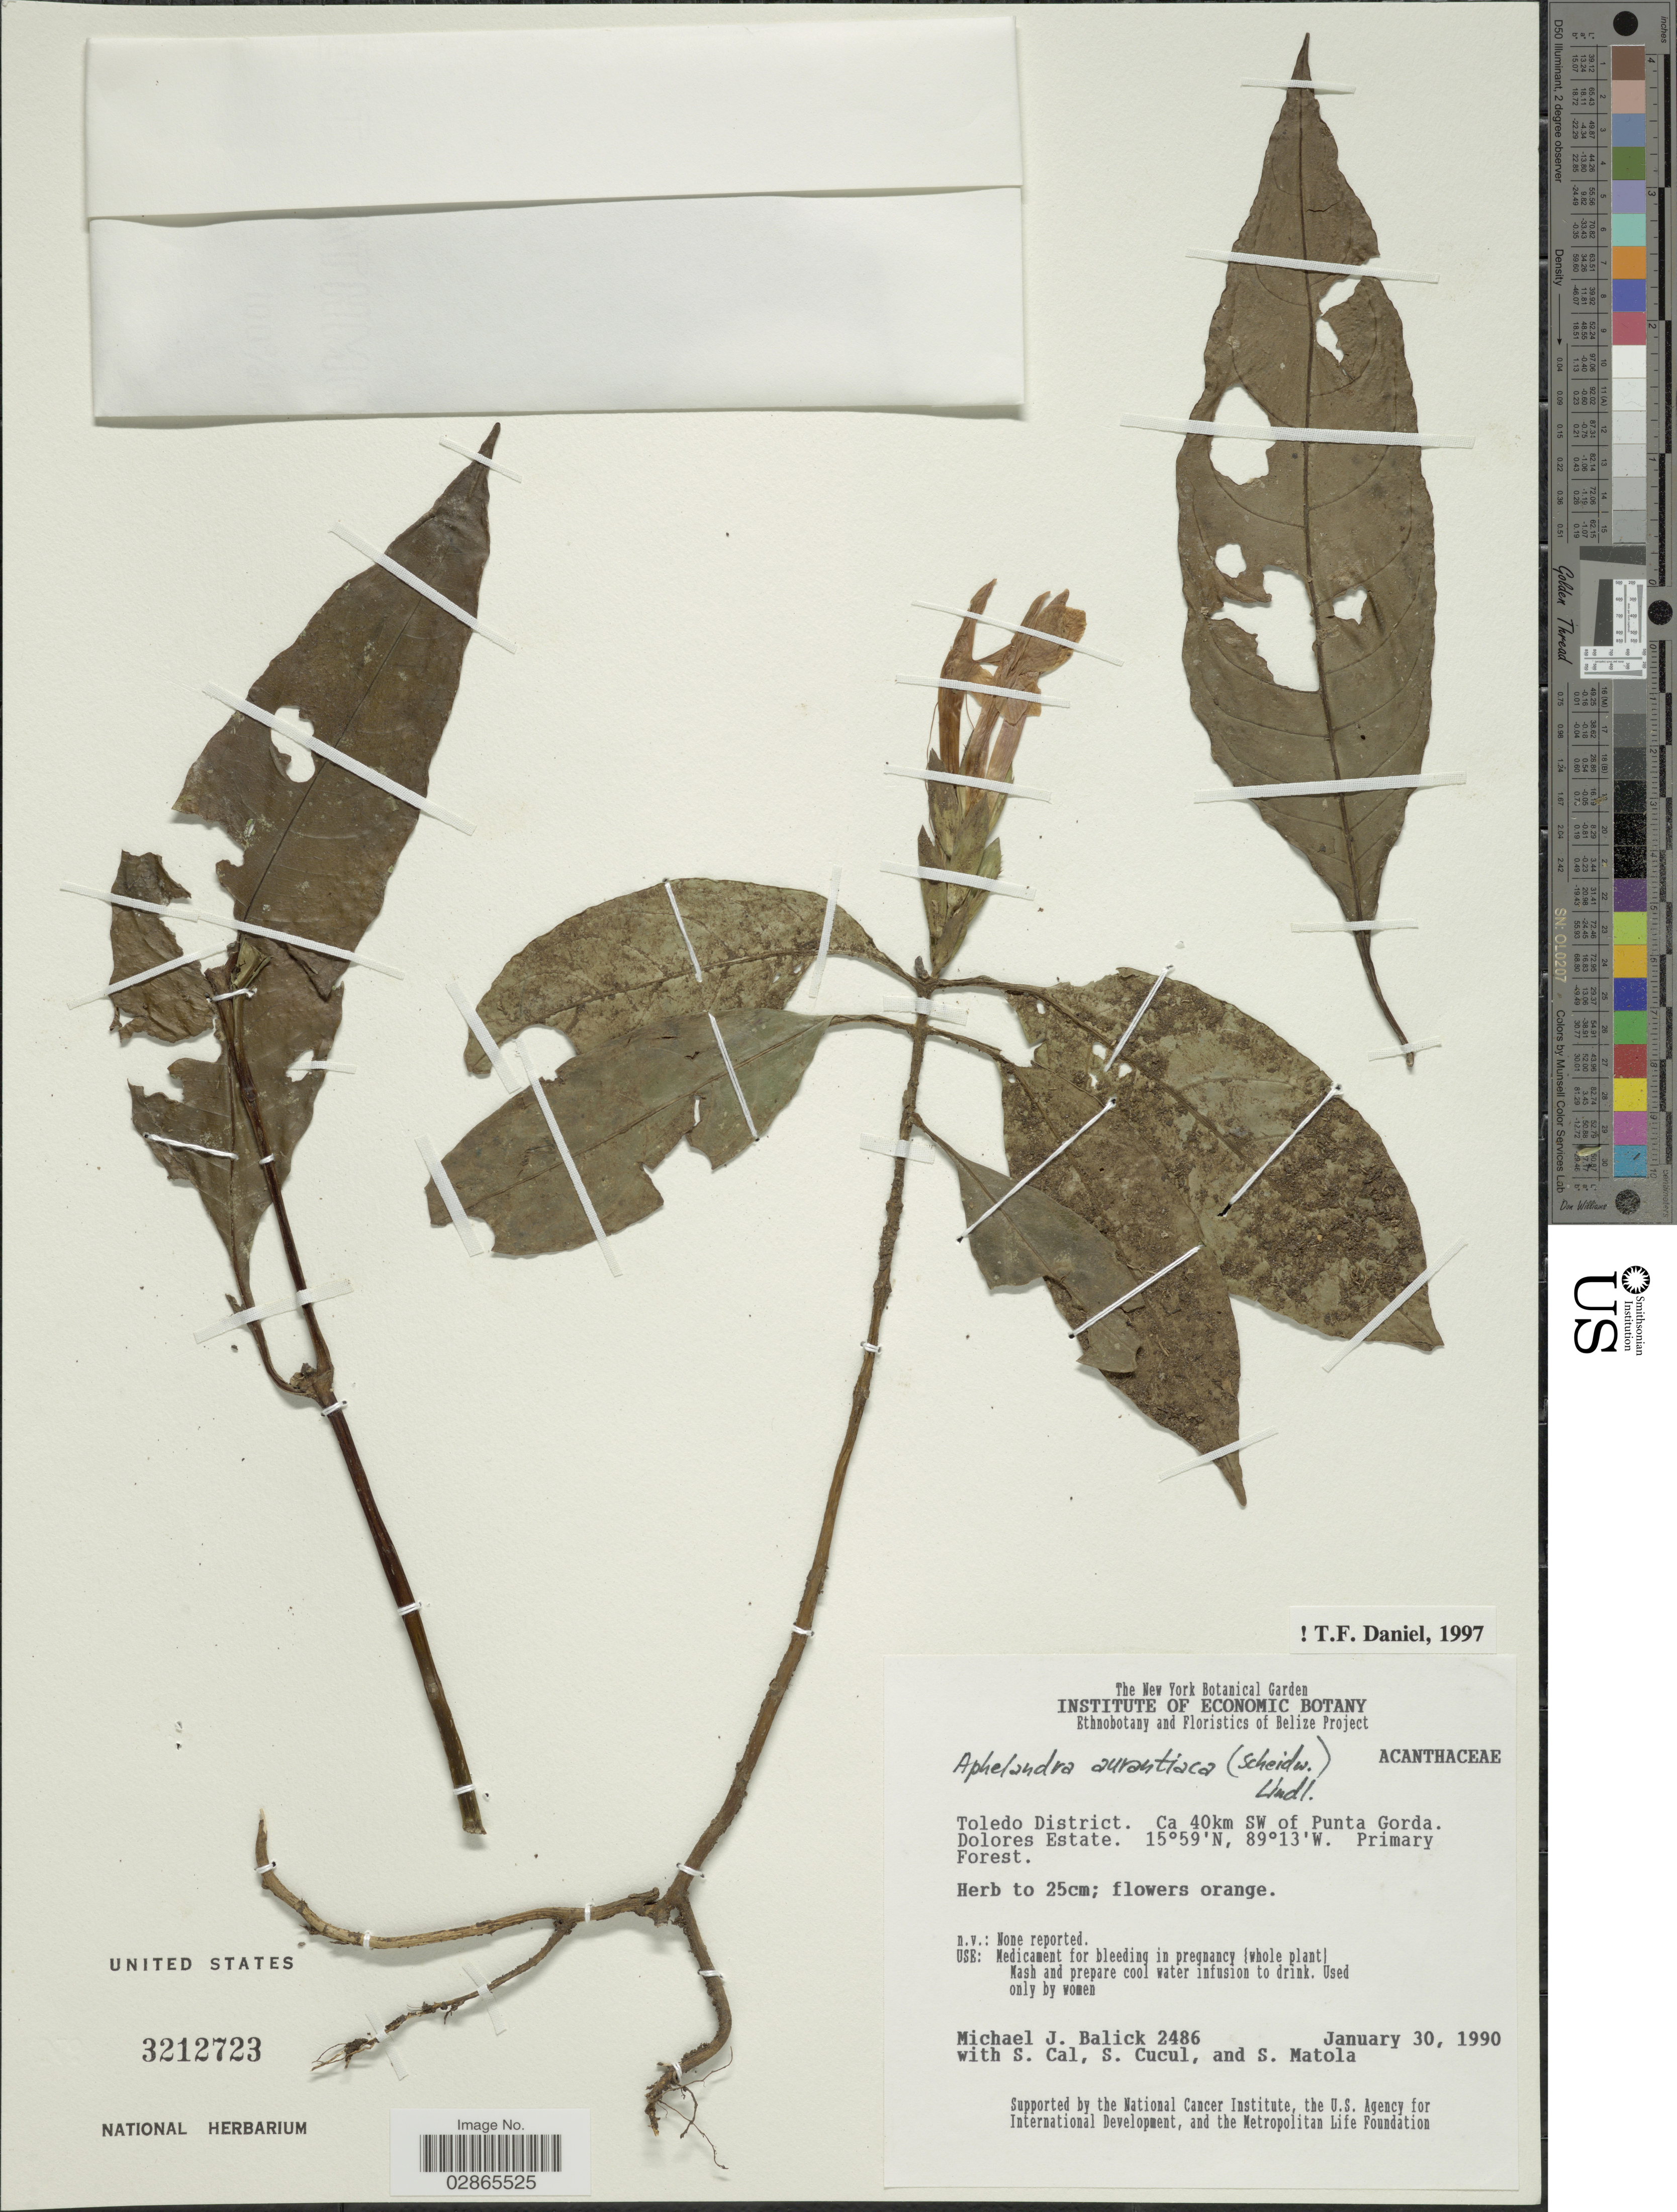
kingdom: Plantae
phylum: Tracheophyta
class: Magnoliopsida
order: Lamiales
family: Acanthaceae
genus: Aphelandra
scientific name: Aphelandra aurantiaca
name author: (Scheidw.) Lindl.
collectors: M. J. Balick, S. Cal, S. Cucul & S. Matola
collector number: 2486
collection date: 1990-01-30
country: Belize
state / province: Toledo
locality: Toledo District. Ca 40km SW of Punta Gorda. Dolores Estate.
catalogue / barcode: US 3212723